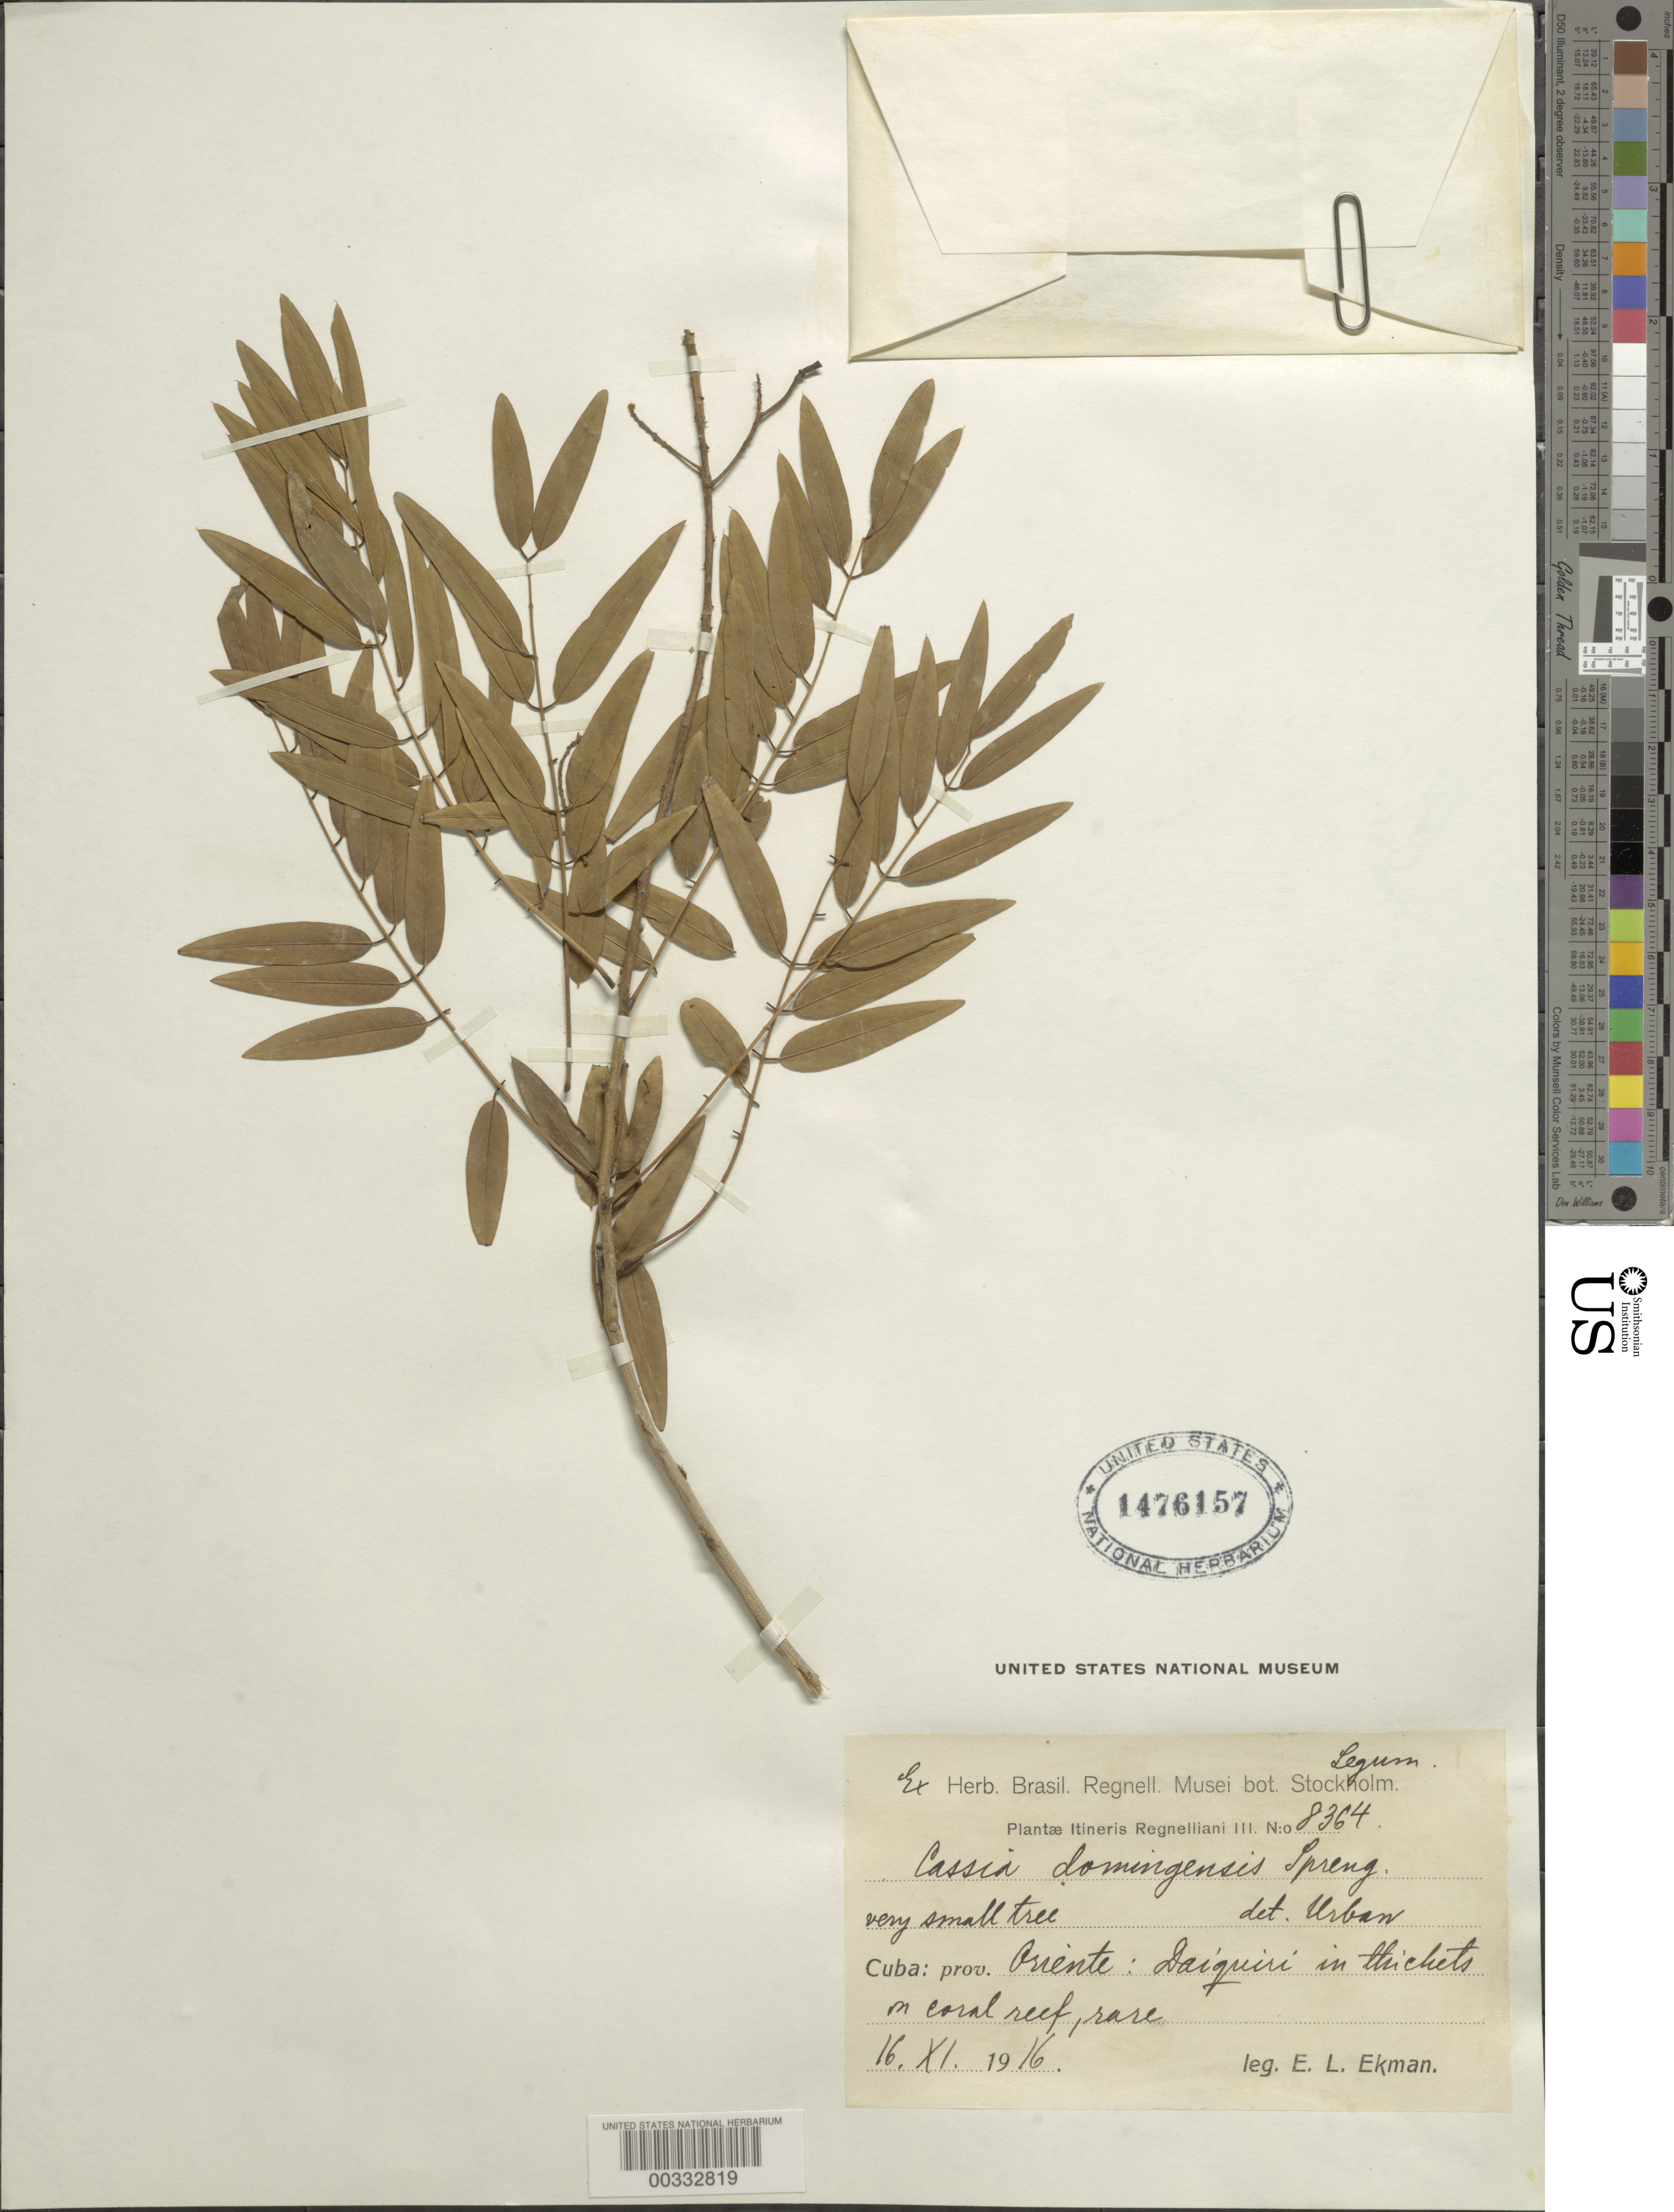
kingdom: Plantae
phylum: Tracheophyta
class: Magnoliopsida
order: Fabales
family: Fabaceae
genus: Senna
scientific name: Senna domingensis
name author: (Spreng.) H.S. Irwin & Barneby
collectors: E. L. Ekman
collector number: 8364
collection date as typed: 16 Nov 1916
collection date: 1916-11-16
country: Cuba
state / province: Oriente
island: Greater Antilles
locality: Daiquiri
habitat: In thickets on coral reef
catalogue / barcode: US 1476157